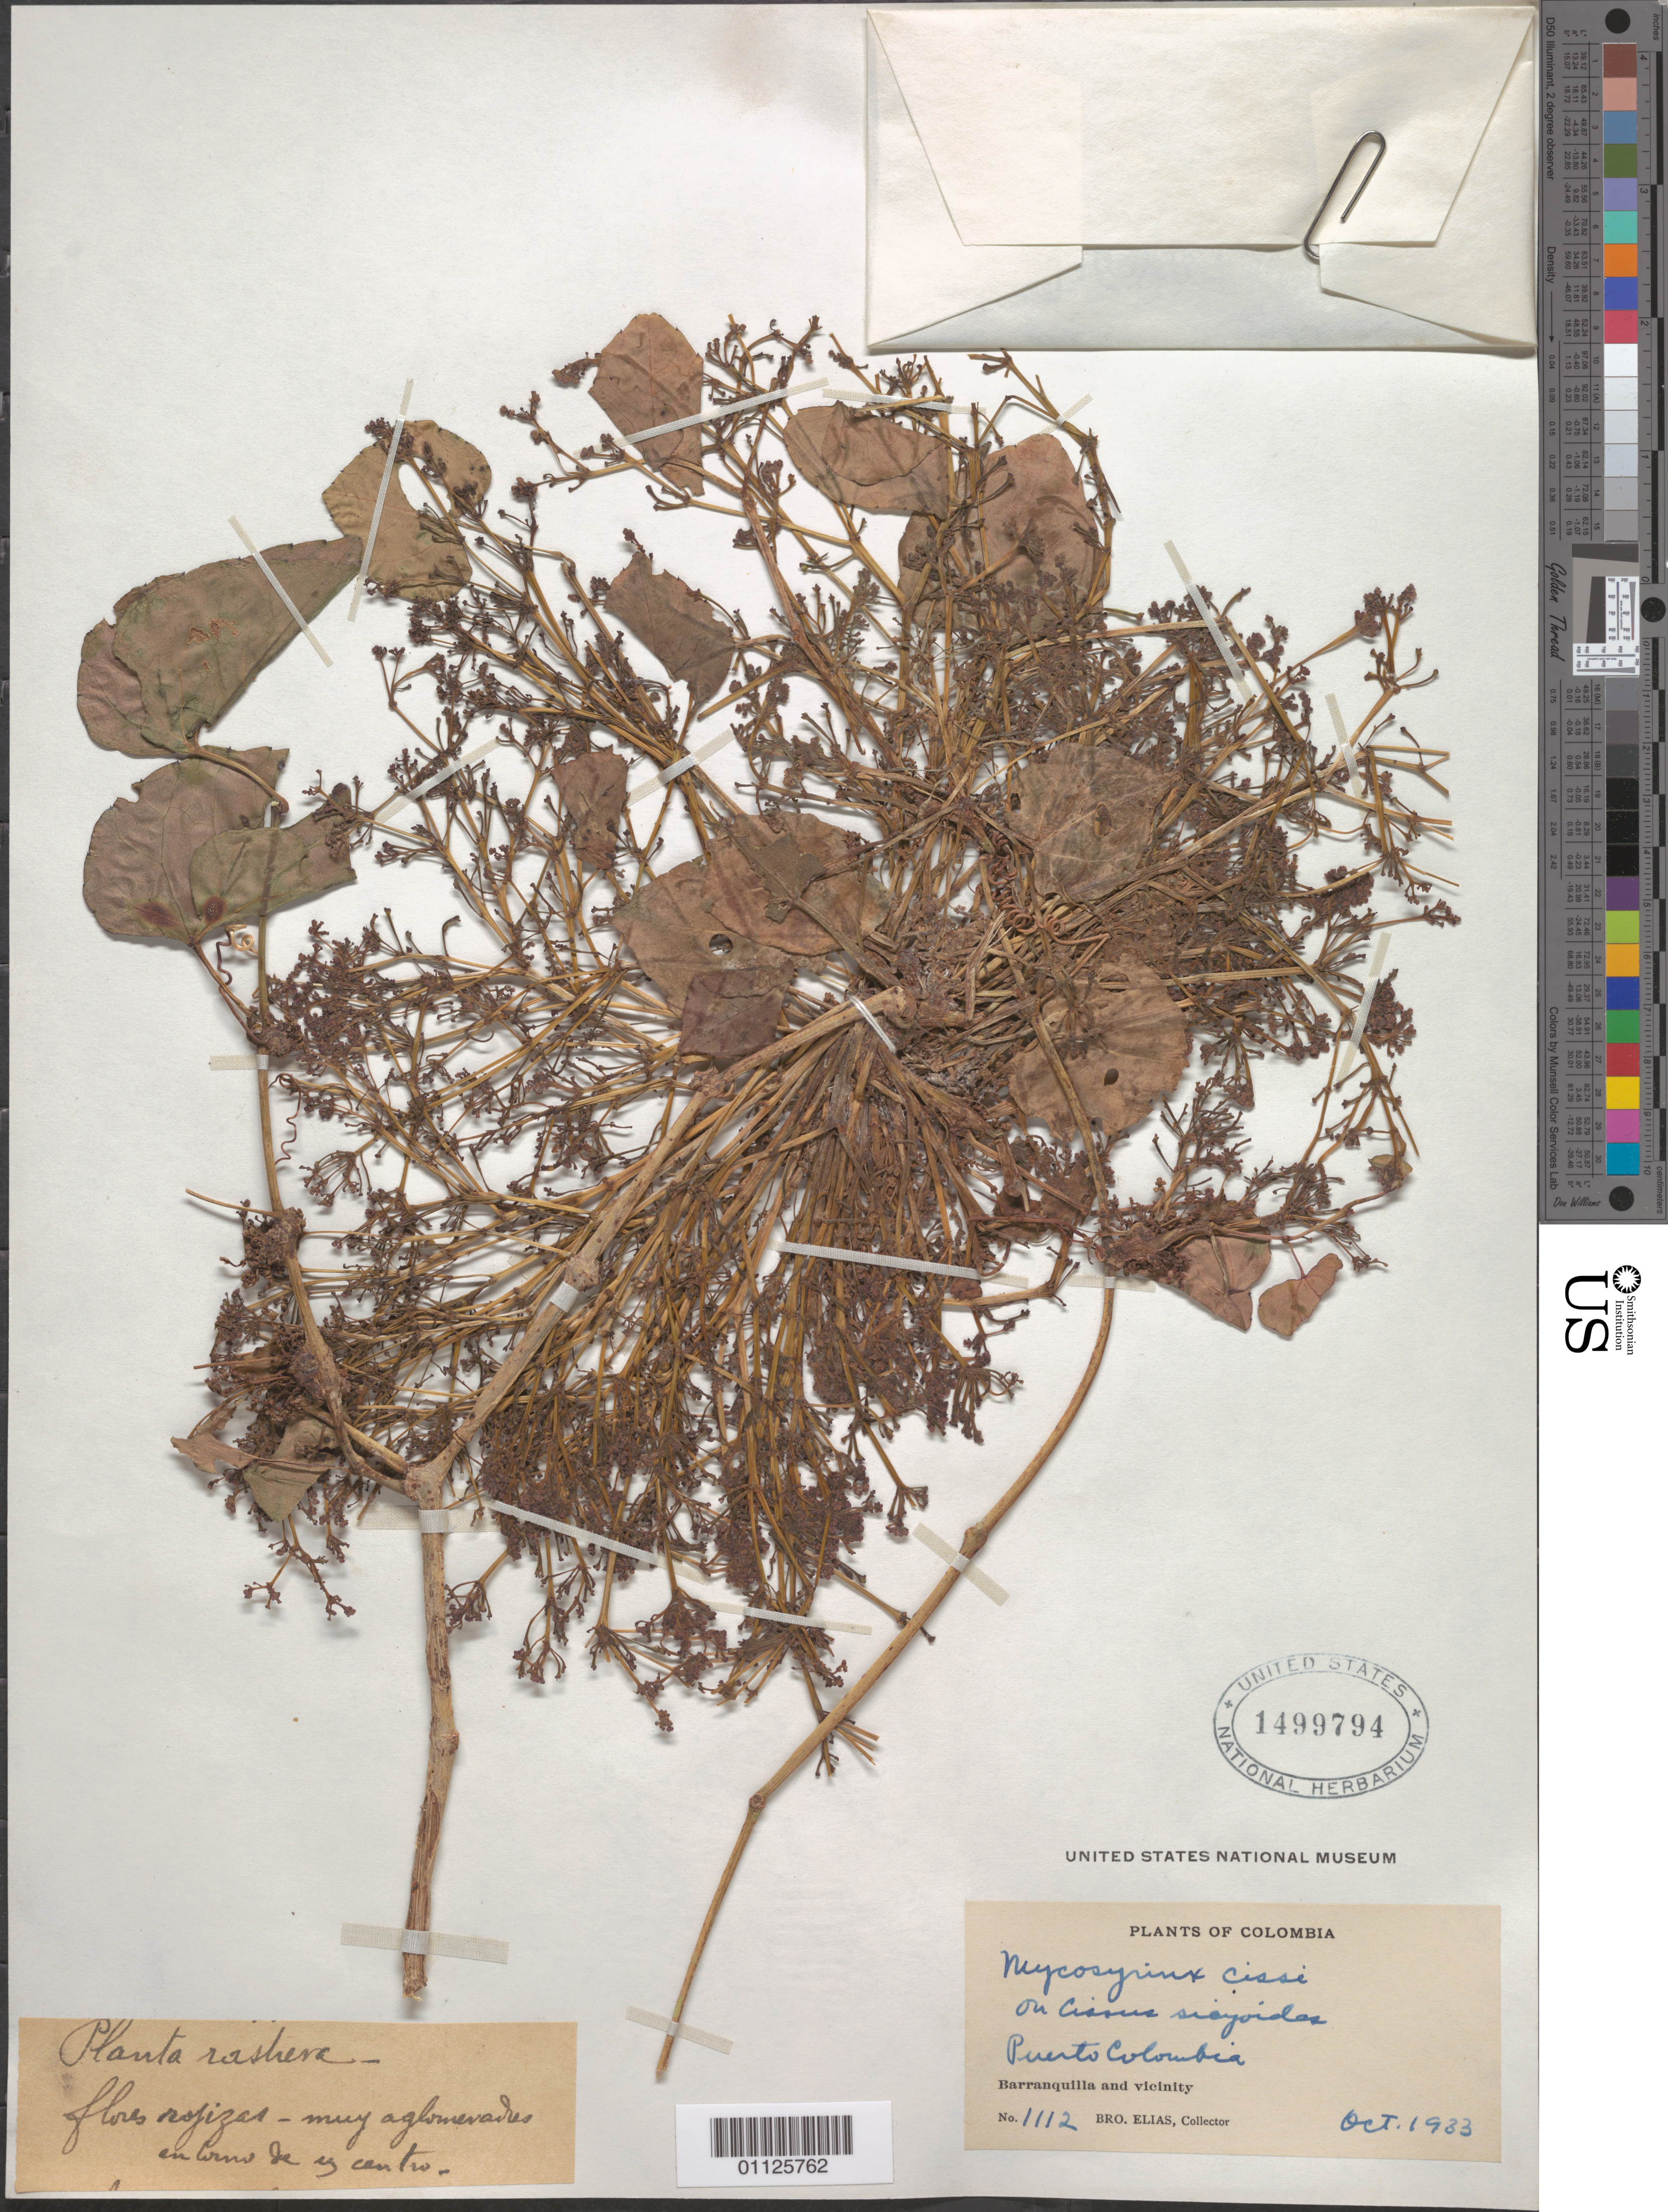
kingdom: Plantae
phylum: Tracheophyta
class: Magnoliopsida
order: Vitales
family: Vitaceae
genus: Cissus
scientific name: Cissus verticillata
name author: (L.) Nicolson & C.E. Jarvis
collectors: Bro. Elias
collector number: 1112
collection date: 1933-10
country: Colombia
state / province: Atlántico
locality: Barranquilla and vicinity.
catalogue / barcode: US 1499794